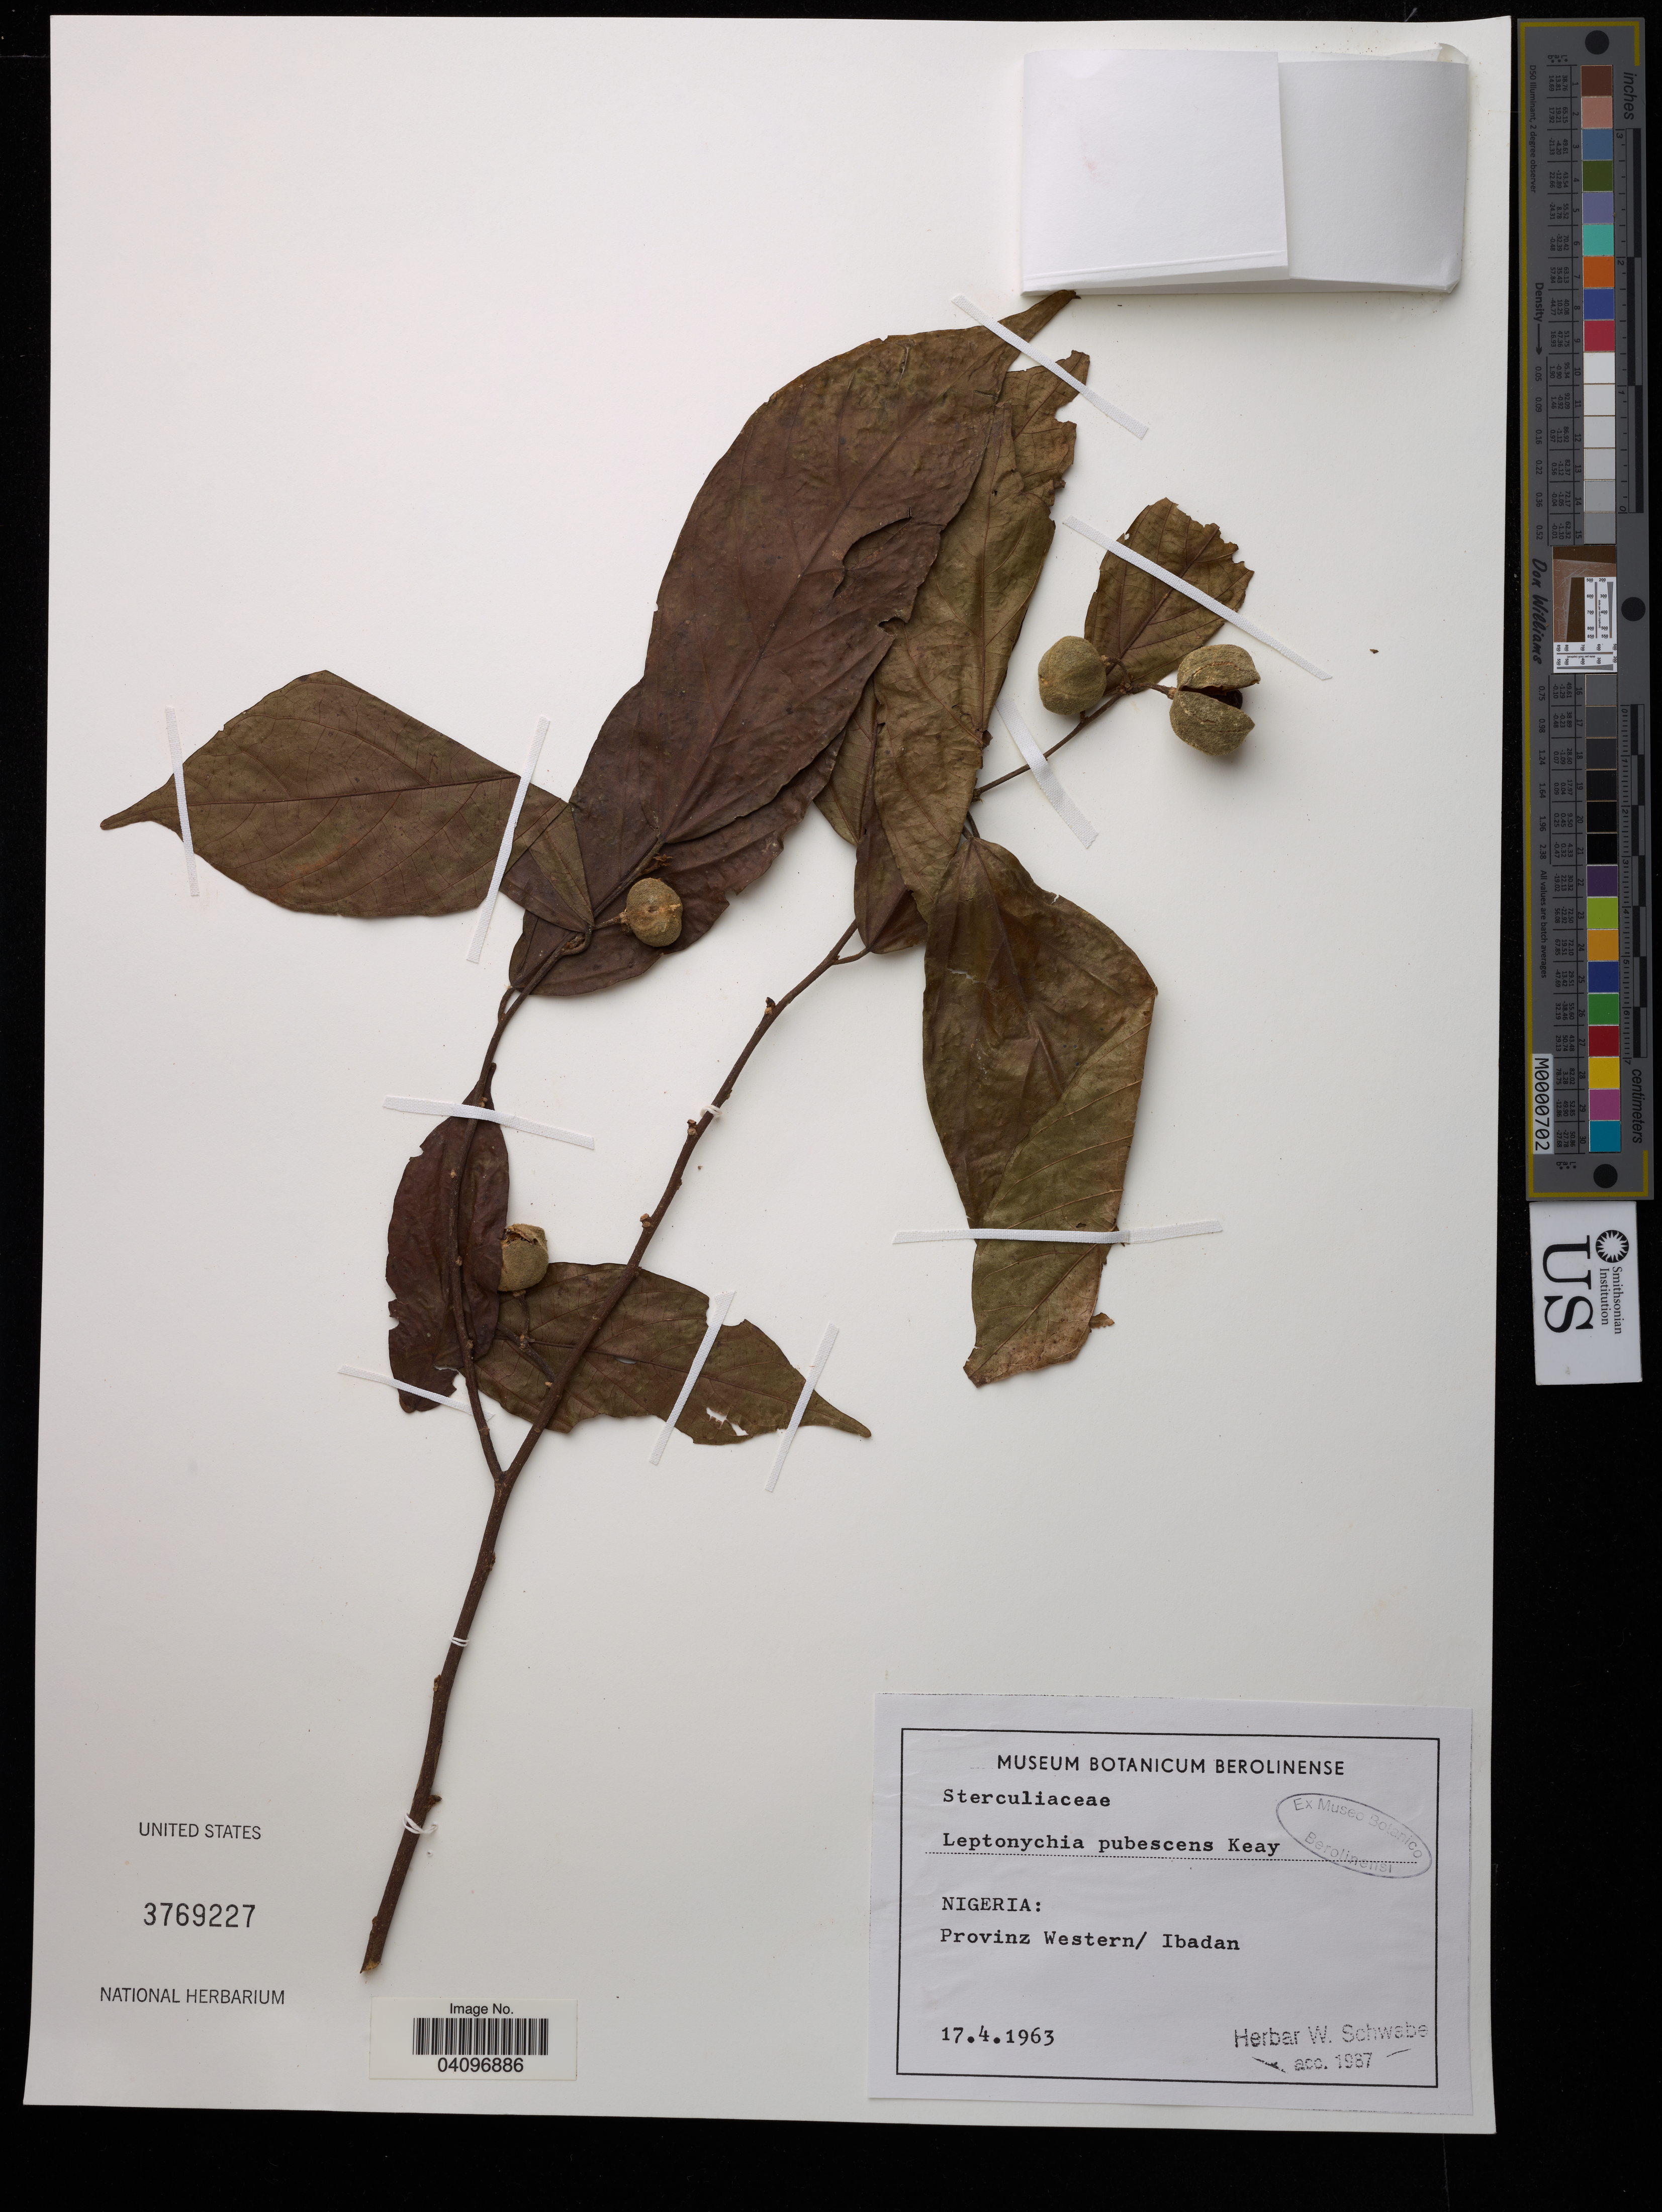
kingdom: Plantae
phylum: Tracheophyta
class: Magnoliopsida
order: Malvales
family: Malvaceae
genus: Leptonychia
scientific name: Leptonychia pubescens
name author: Keay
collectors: W. Schwabe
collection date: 1963-04-17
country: Nigeria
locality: Provinz Western/Ibadan.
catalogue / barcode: US 3769227